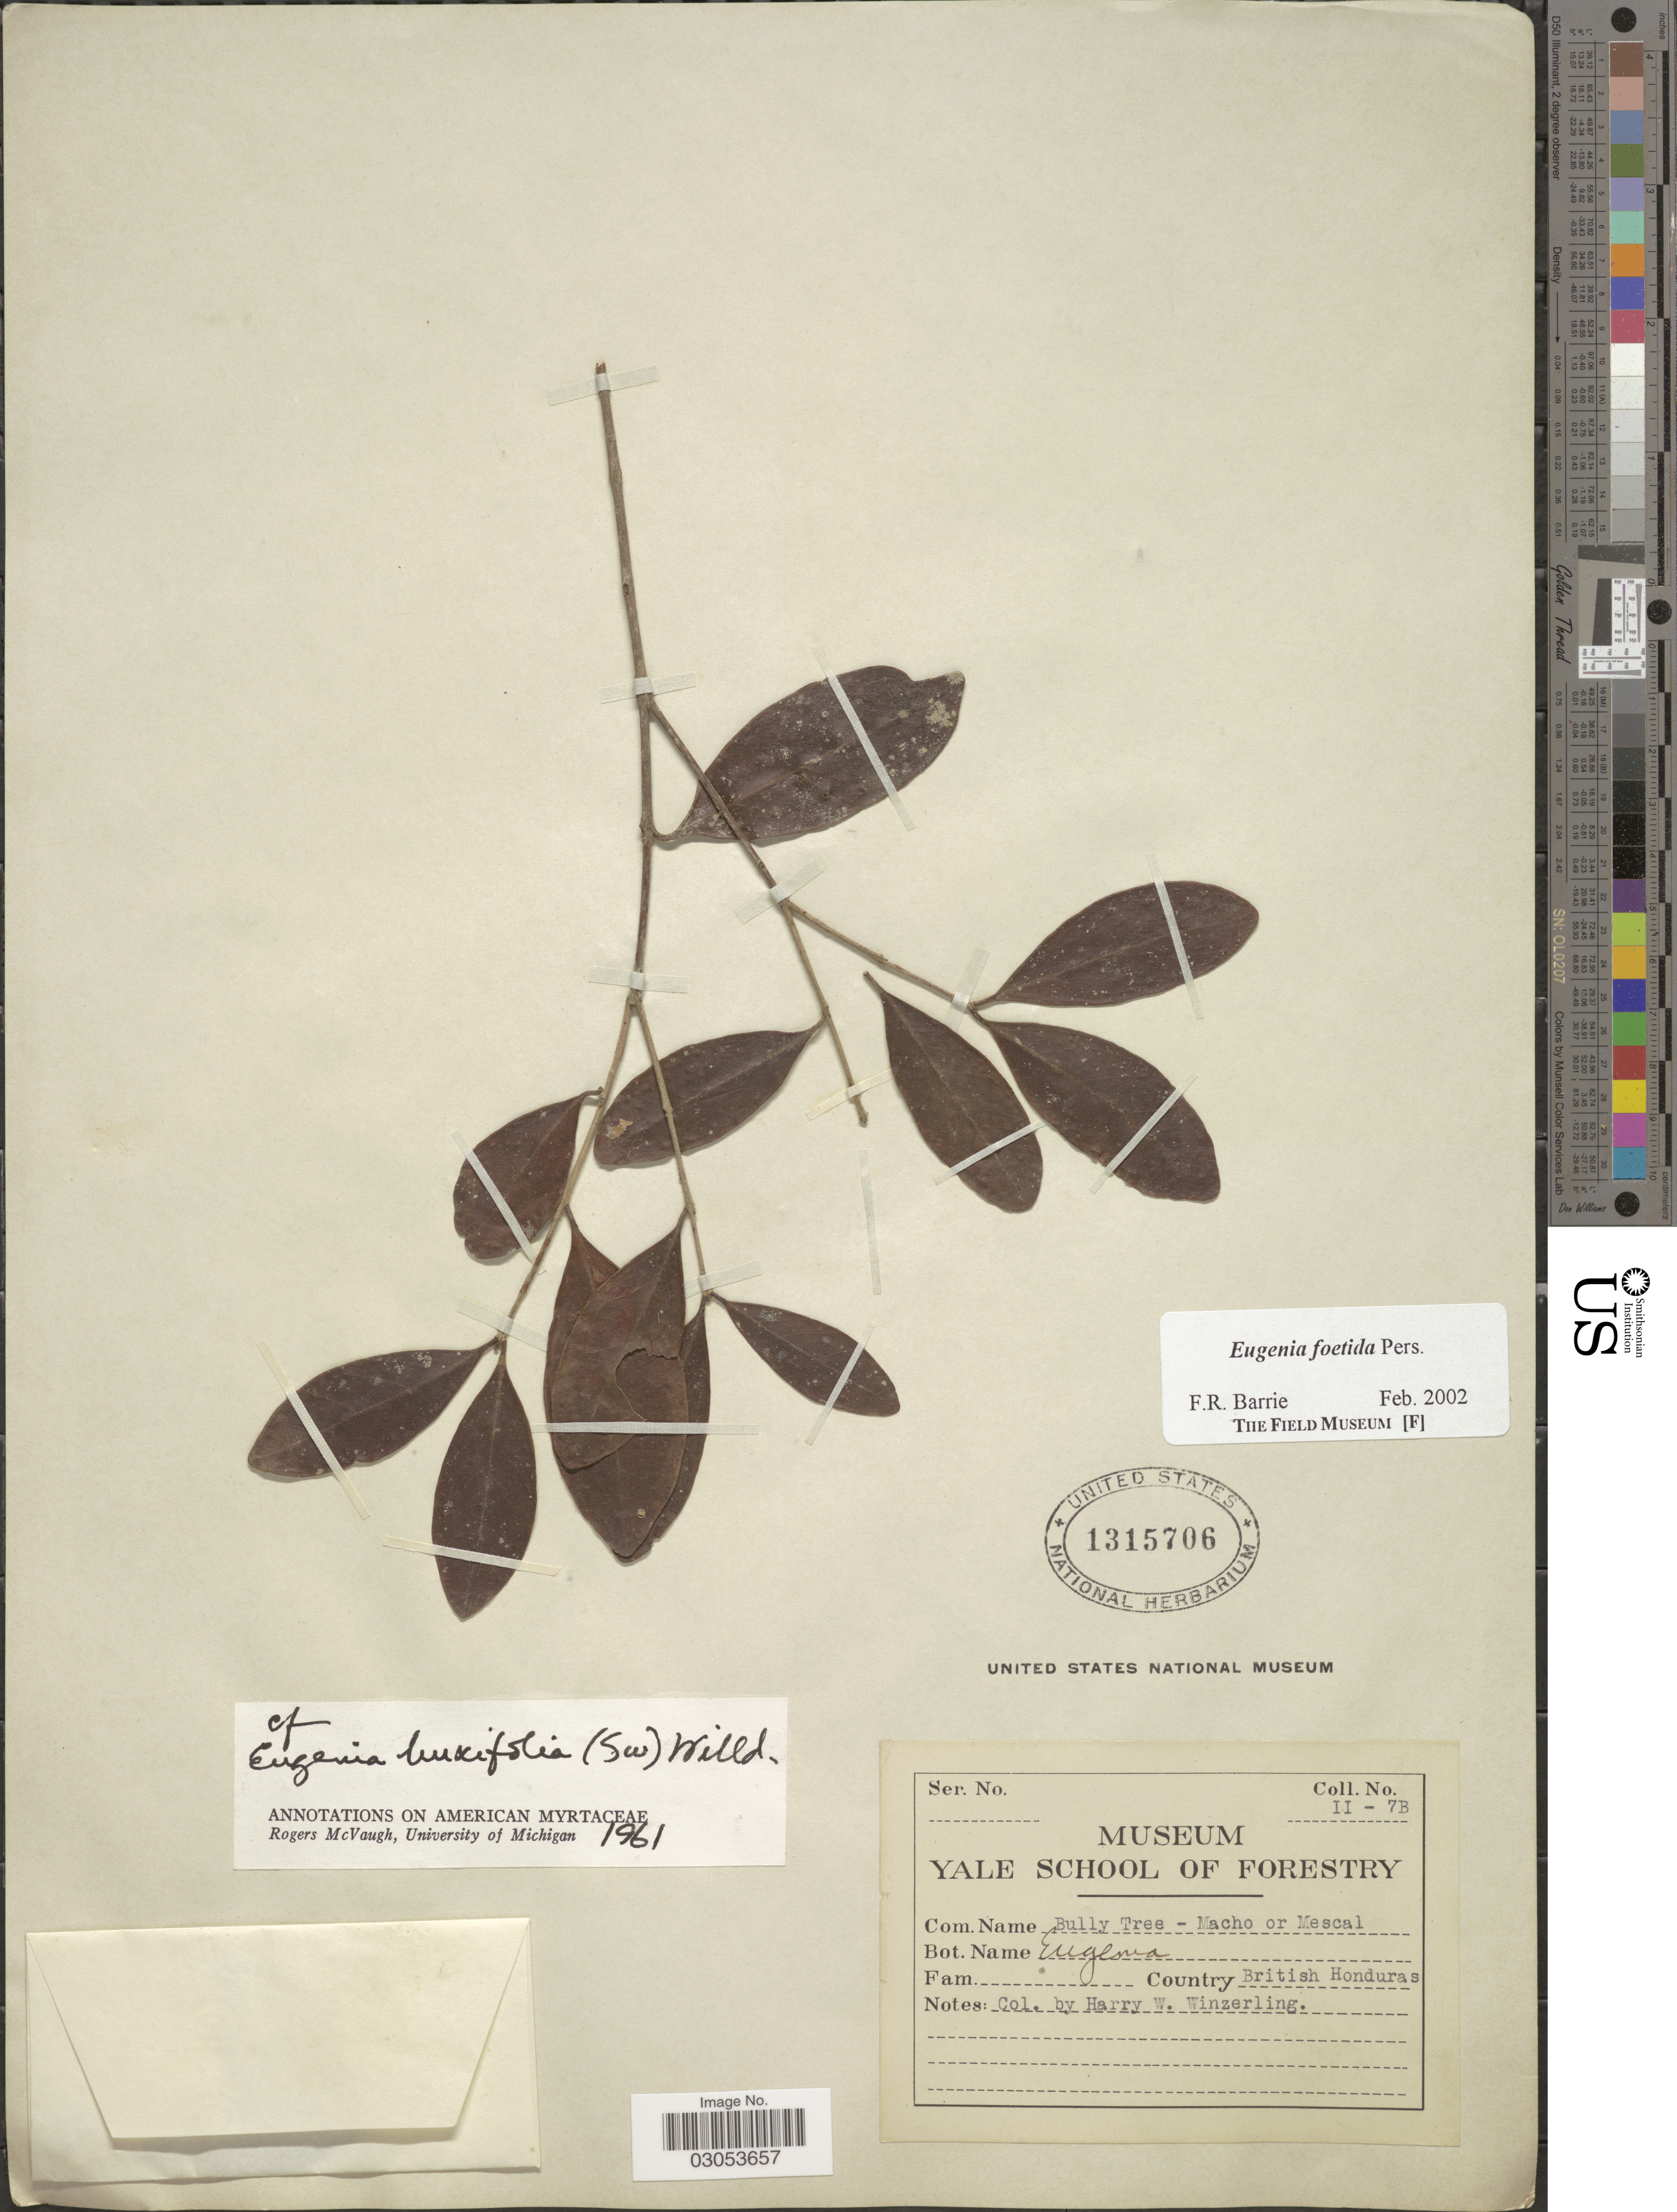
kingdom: Plantae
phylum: Tracheophyta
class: Magnoliopsida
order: Myrtales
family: Myrtaceae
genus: Eugenia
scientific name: Eugenia foetida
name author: Pers.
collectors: H. Winzerling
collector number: II - 7B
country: Belize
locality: British Honduras.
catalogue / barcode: US 1315706